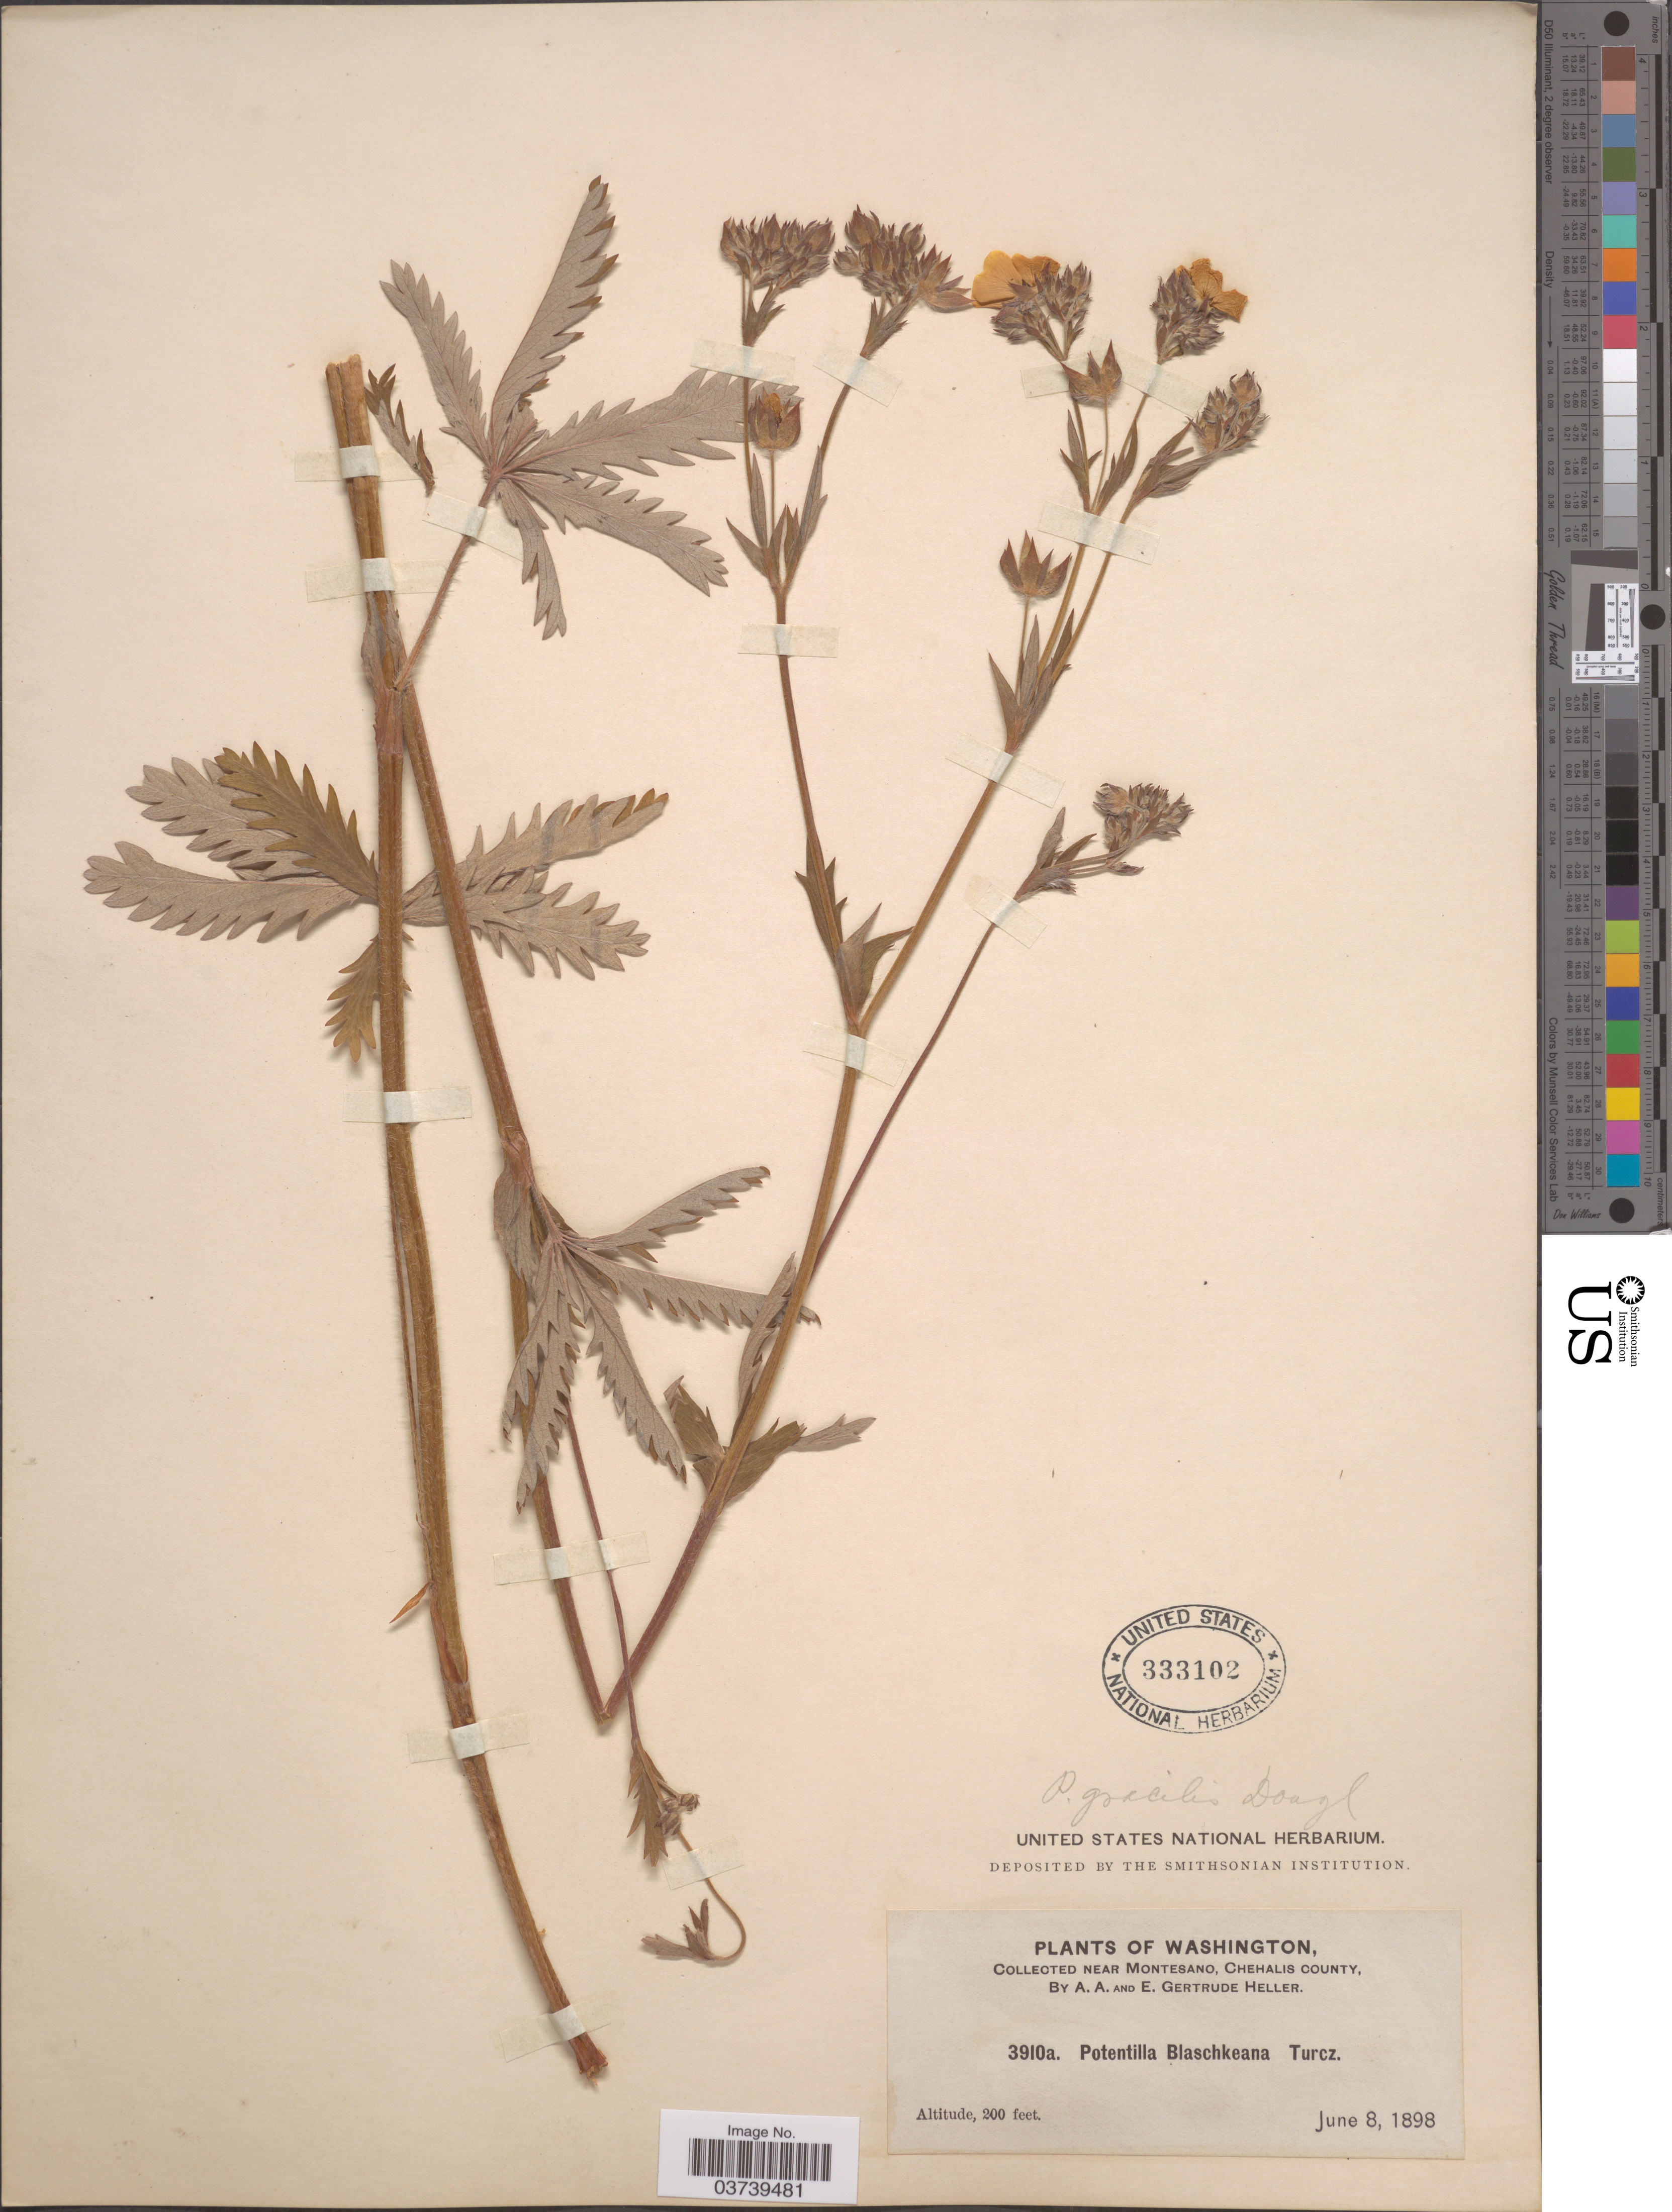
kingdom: Plantae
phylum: Tracheophyta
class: Magnoliopsida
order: Rosales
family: Rosaceae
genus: Potentilla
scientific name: Potentilla gracilis var. fastigiata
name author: (Nutt.) S. Watson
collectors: A. A. Heller & E. Gertrude Heller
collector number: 3910a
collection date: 1898-06-08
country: United States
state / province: Washington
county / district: Grays Harbor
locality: Near Montesano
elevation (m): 61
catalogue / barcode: US 333102